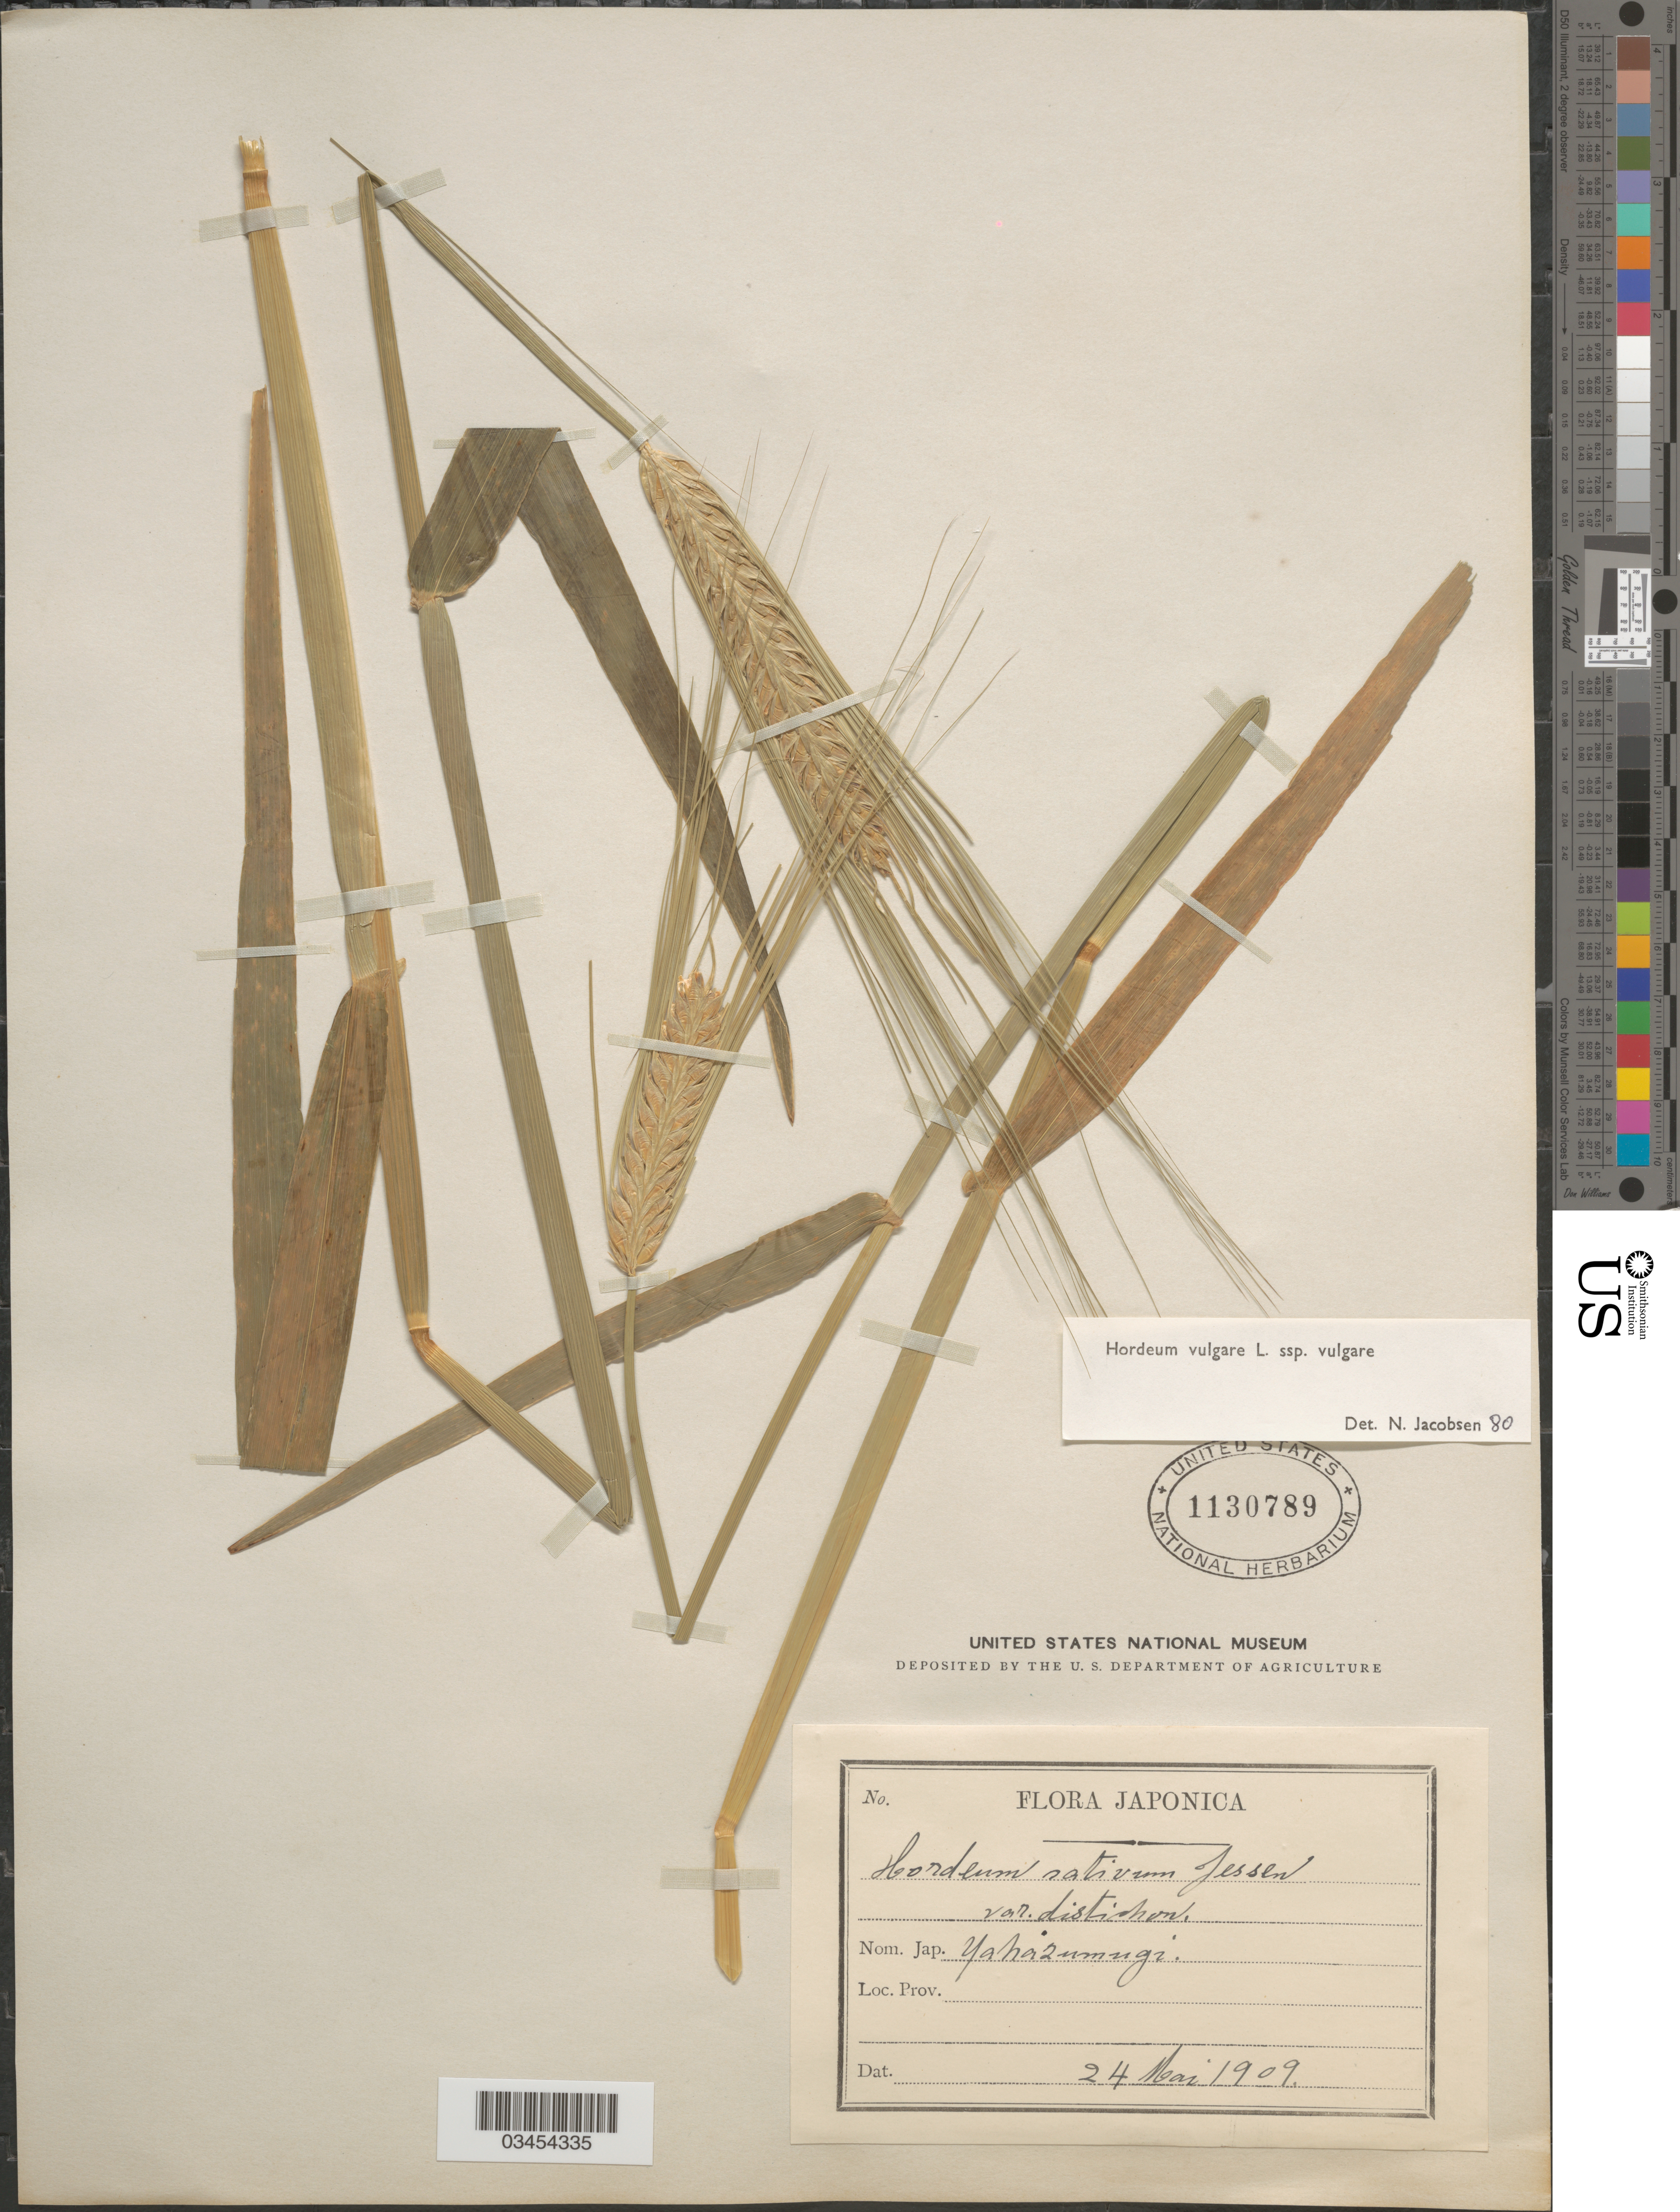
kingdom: Plantae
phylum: Tracheophyta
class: Liliopsida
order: Poales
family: Poaceae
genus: Hordeum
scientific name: Hordeum vulgare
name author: L.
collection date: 1909-05-24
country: Japan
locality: Japonica. Yahazumugi.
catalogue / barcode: US 1130789